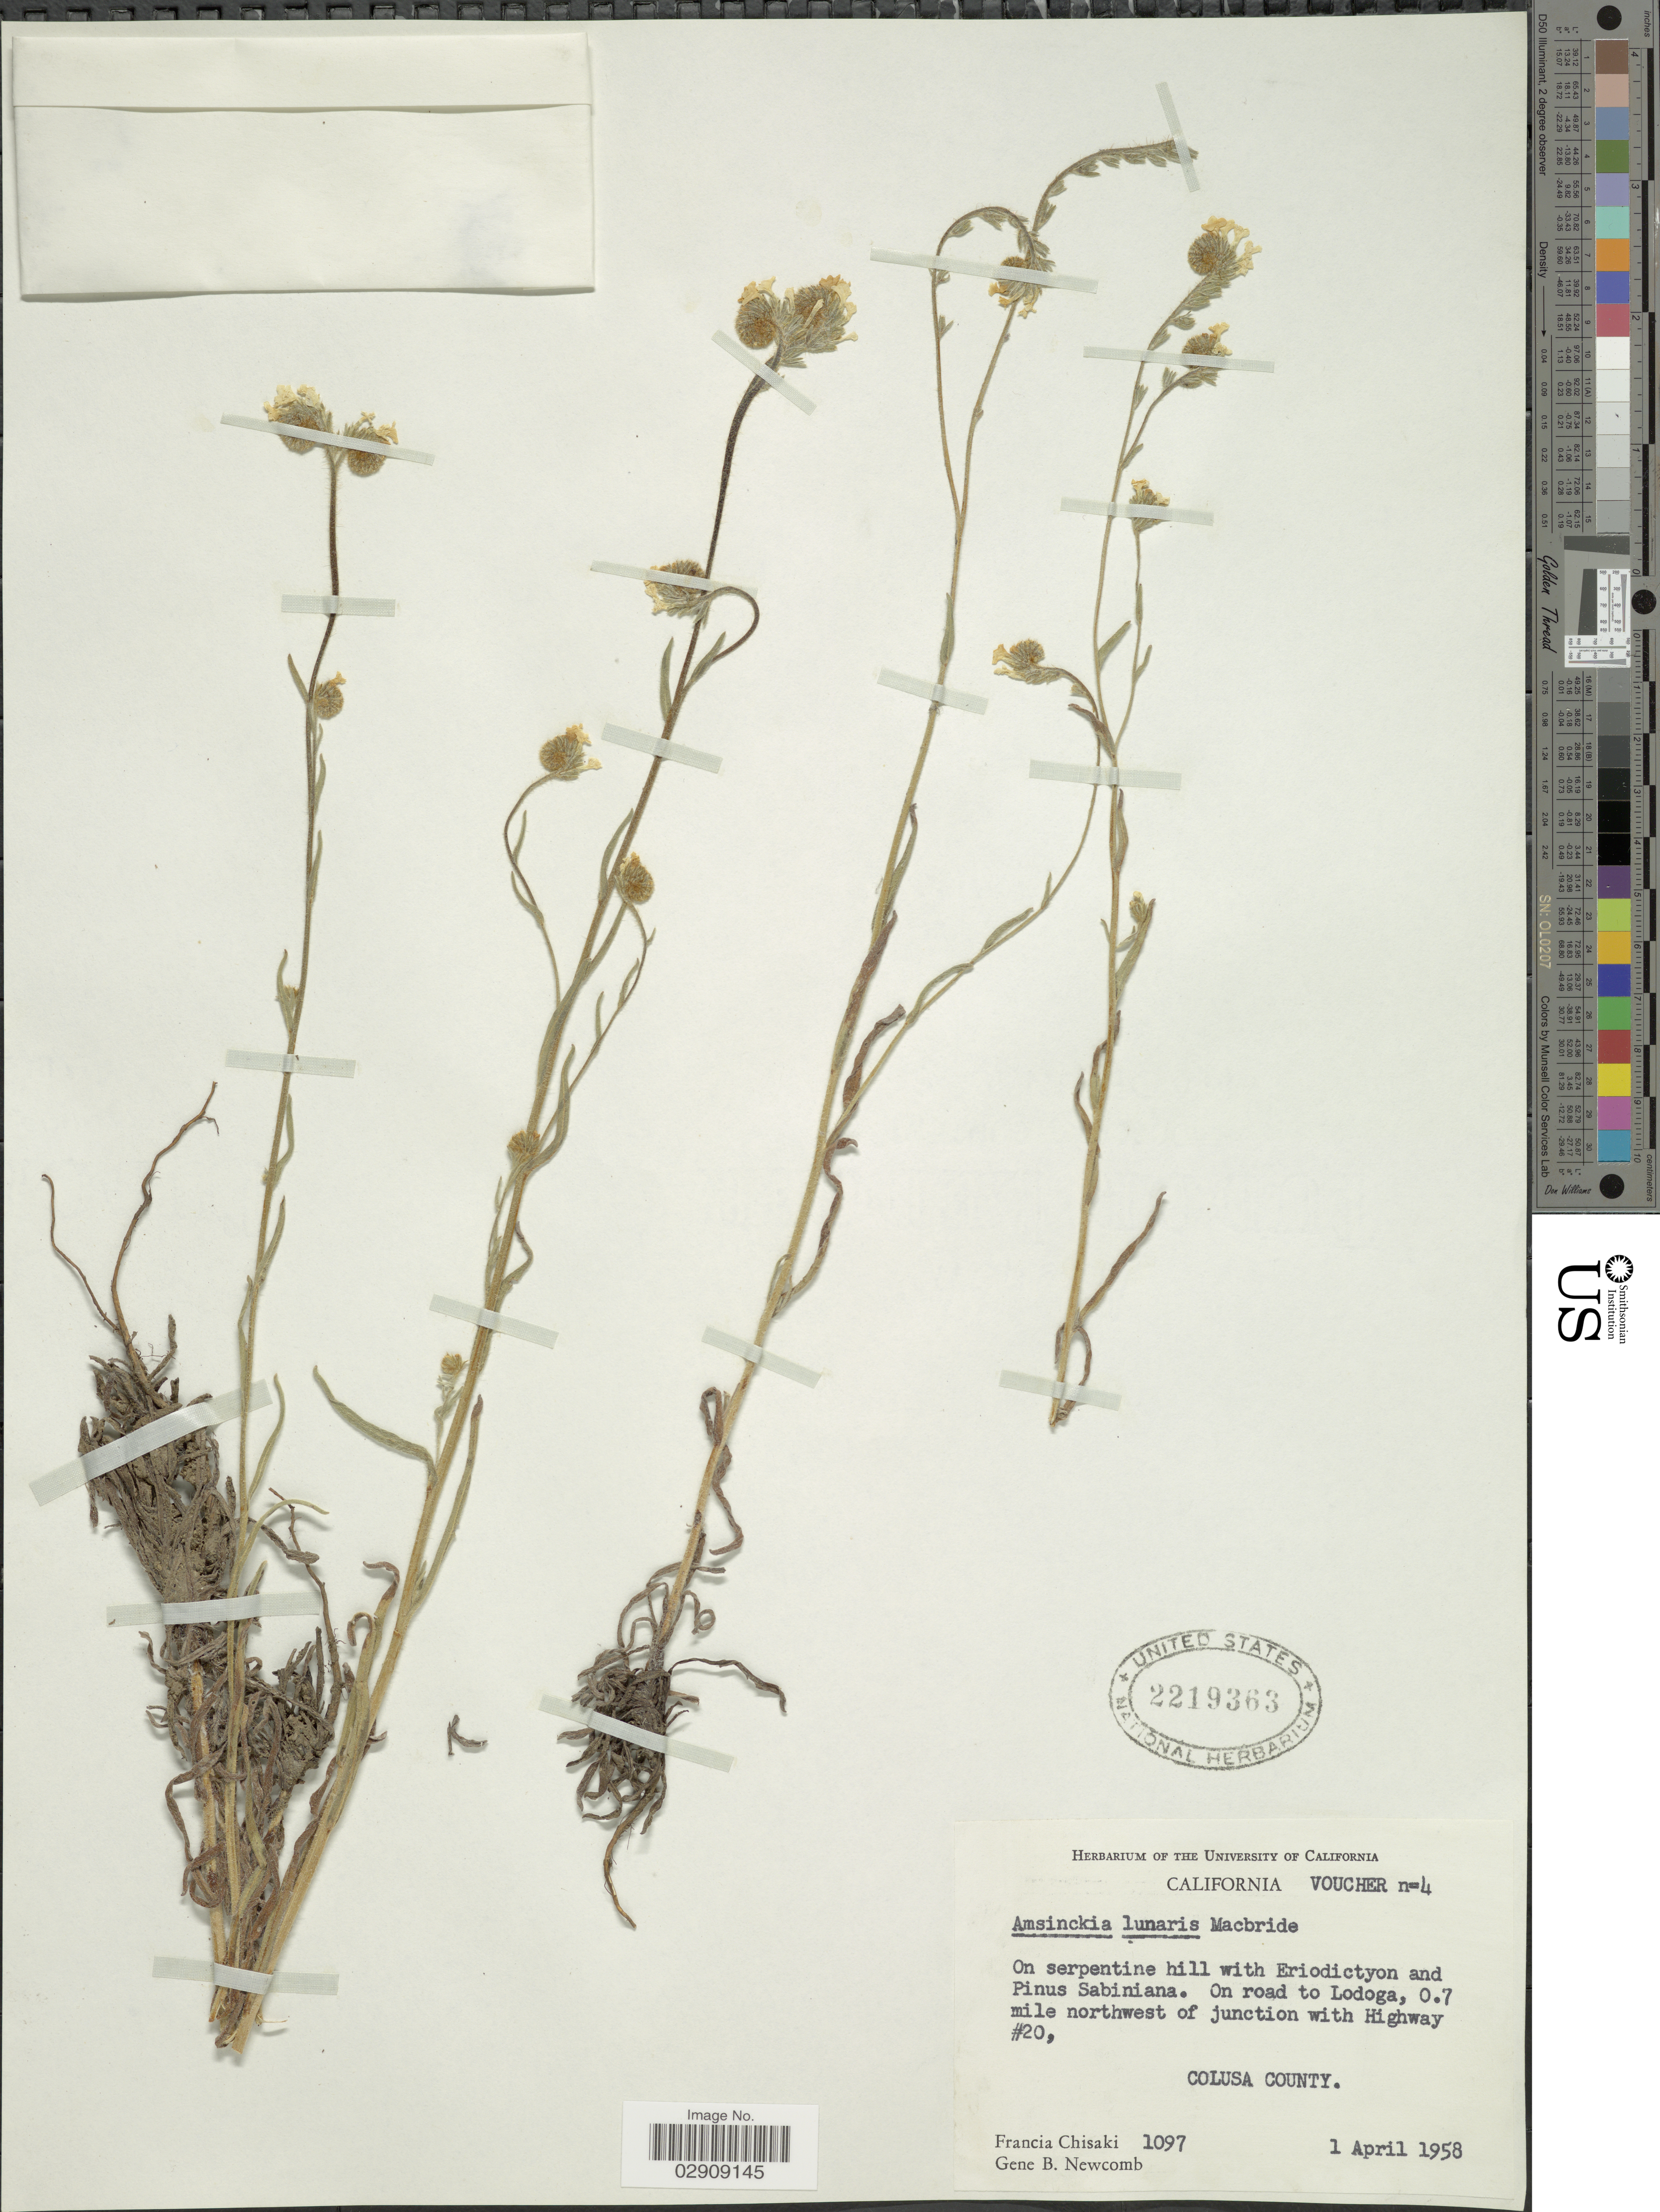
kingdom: Plantae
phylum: Tracheophyta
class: Magnoliopsida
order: Boraginales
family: Boraginaceae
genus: Amsinckia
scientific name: Amsinckia lunaris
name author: J.F. Macbr.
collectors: F. Chisaki & G. B. Newcomb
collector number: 1097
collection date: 1958-04-01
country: United States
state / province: California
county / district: Colusa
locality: On road to Lodoga, 0.7 mile northwest of junction with Highway #20, Colusa County.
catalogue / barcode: US 2219363